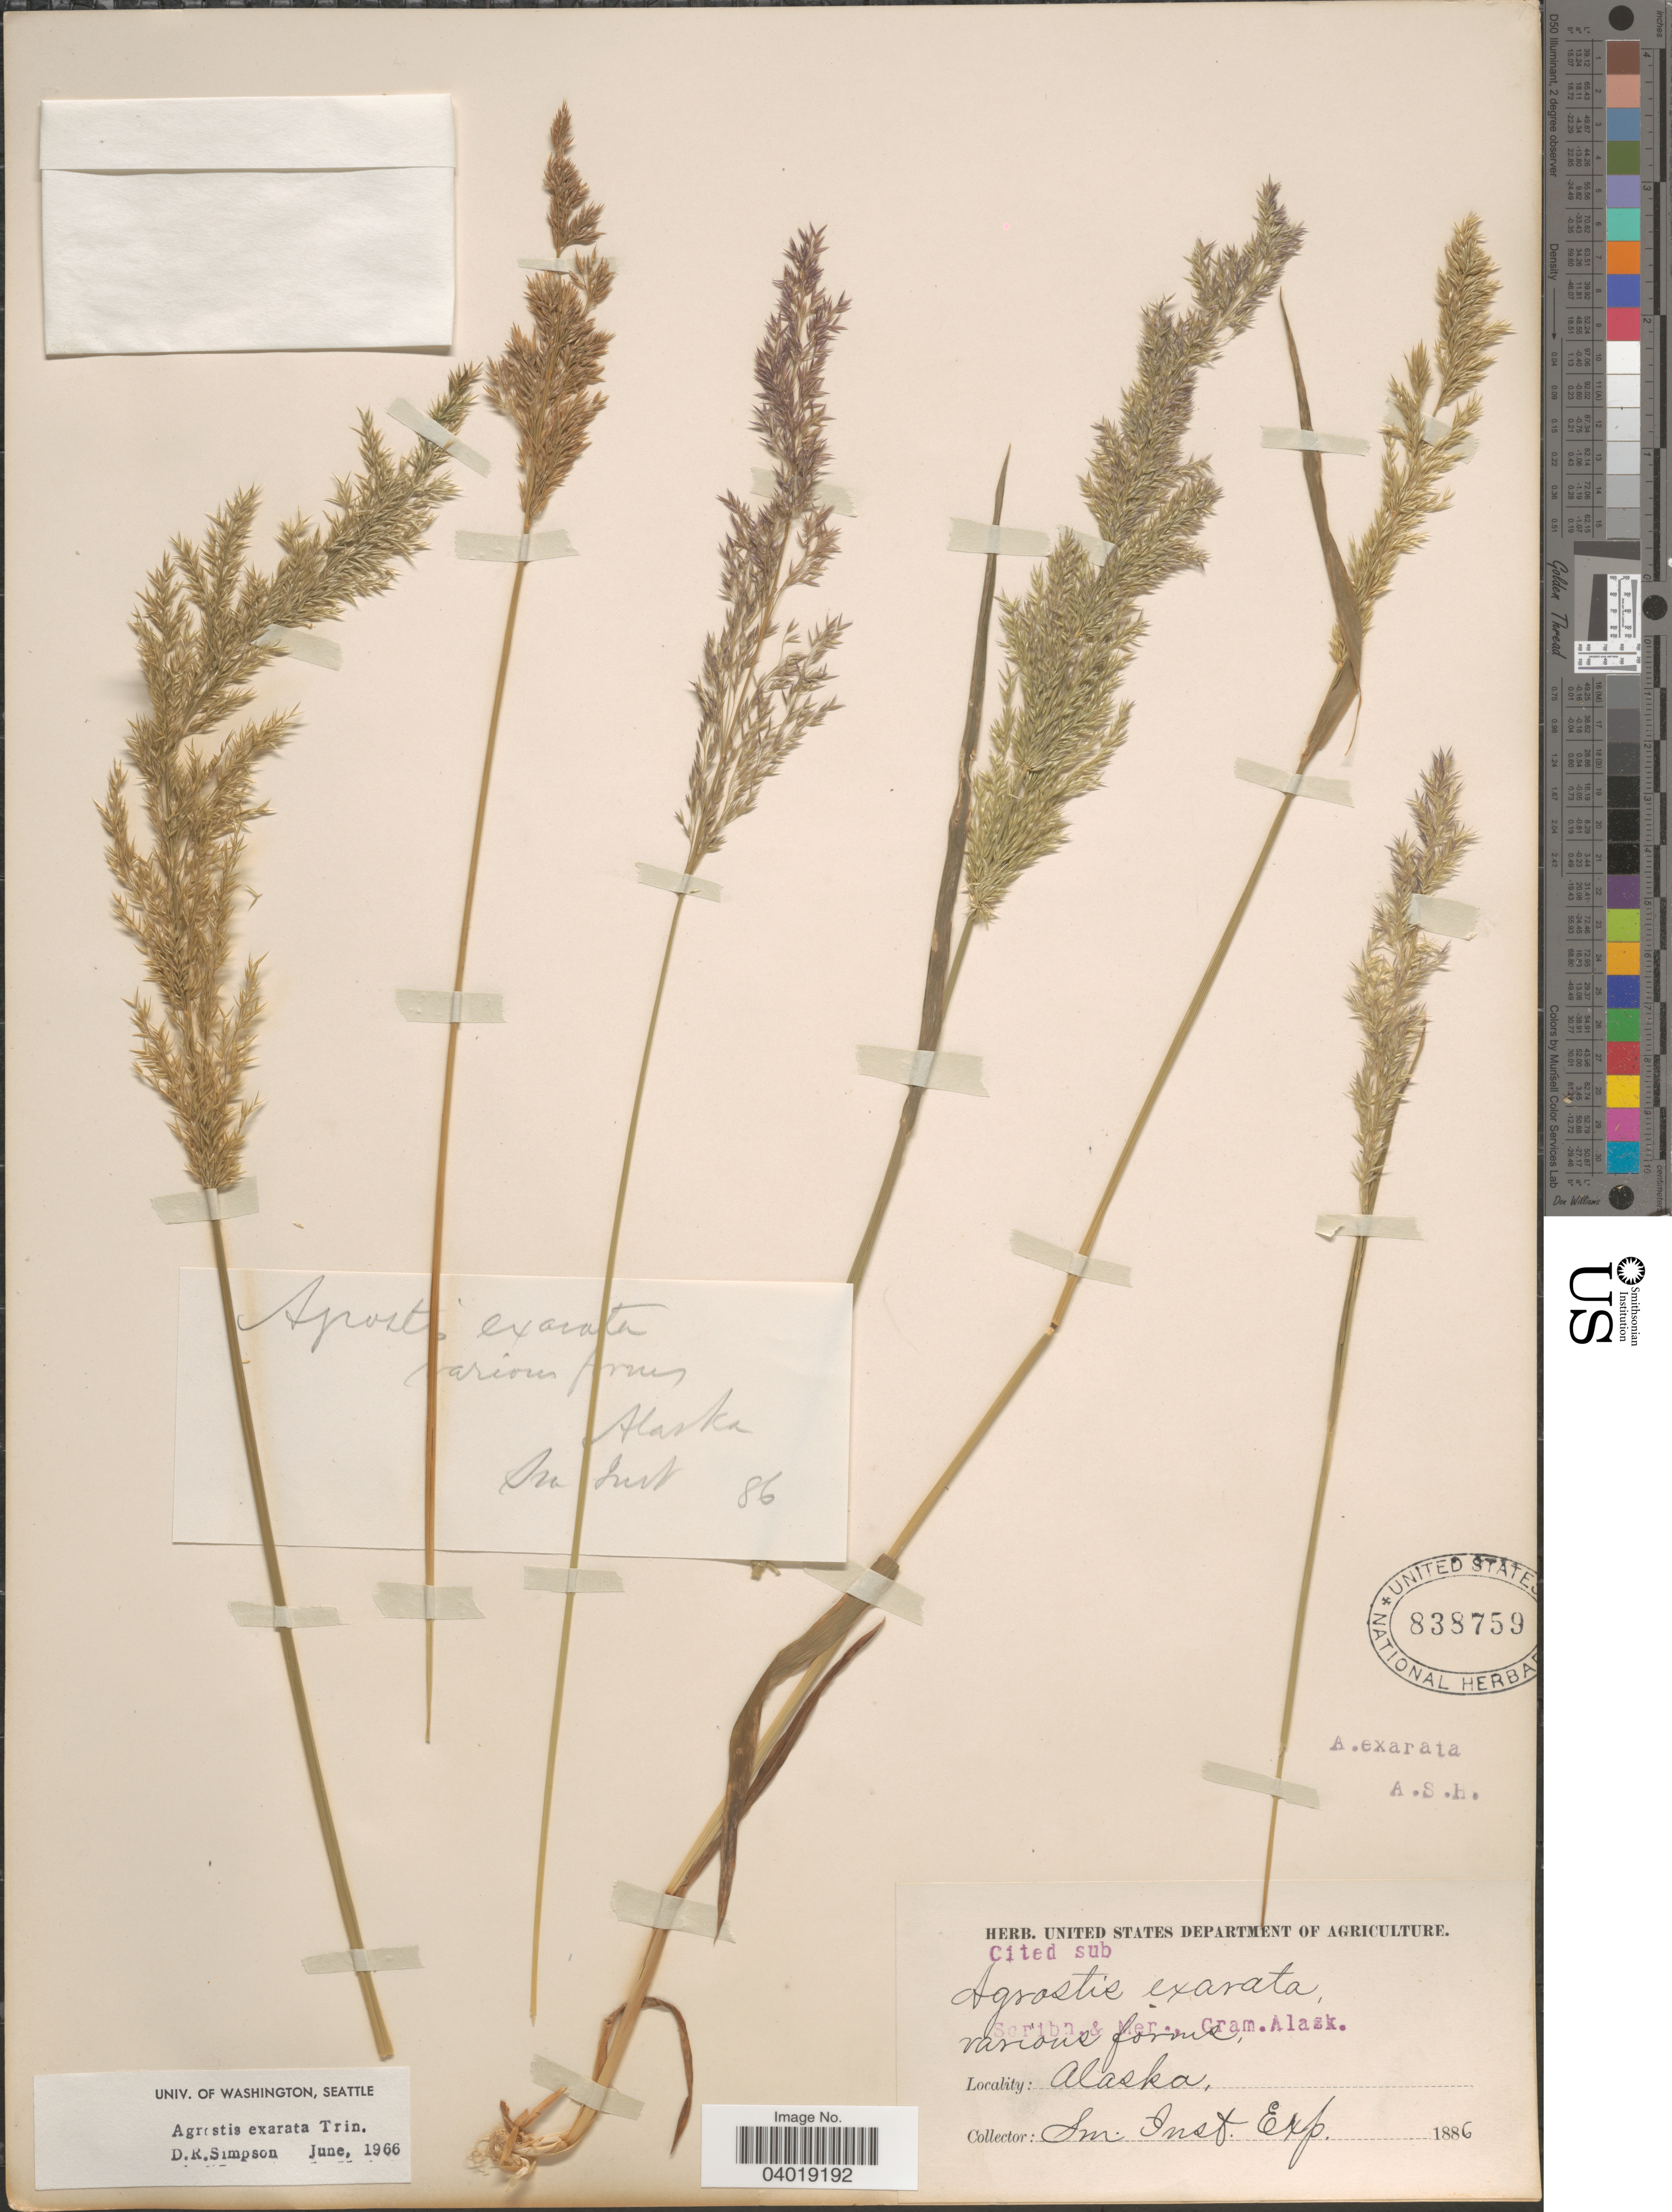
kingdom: Plantae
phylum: Tracheophyta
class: Liliopsida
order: Poales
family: Poaceae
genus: Agrostis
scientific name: Agrostis exarata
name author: Trin.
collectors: Sm. Inst. Exp.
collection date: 1886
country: United States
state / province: Alaska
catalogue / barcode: US 838759